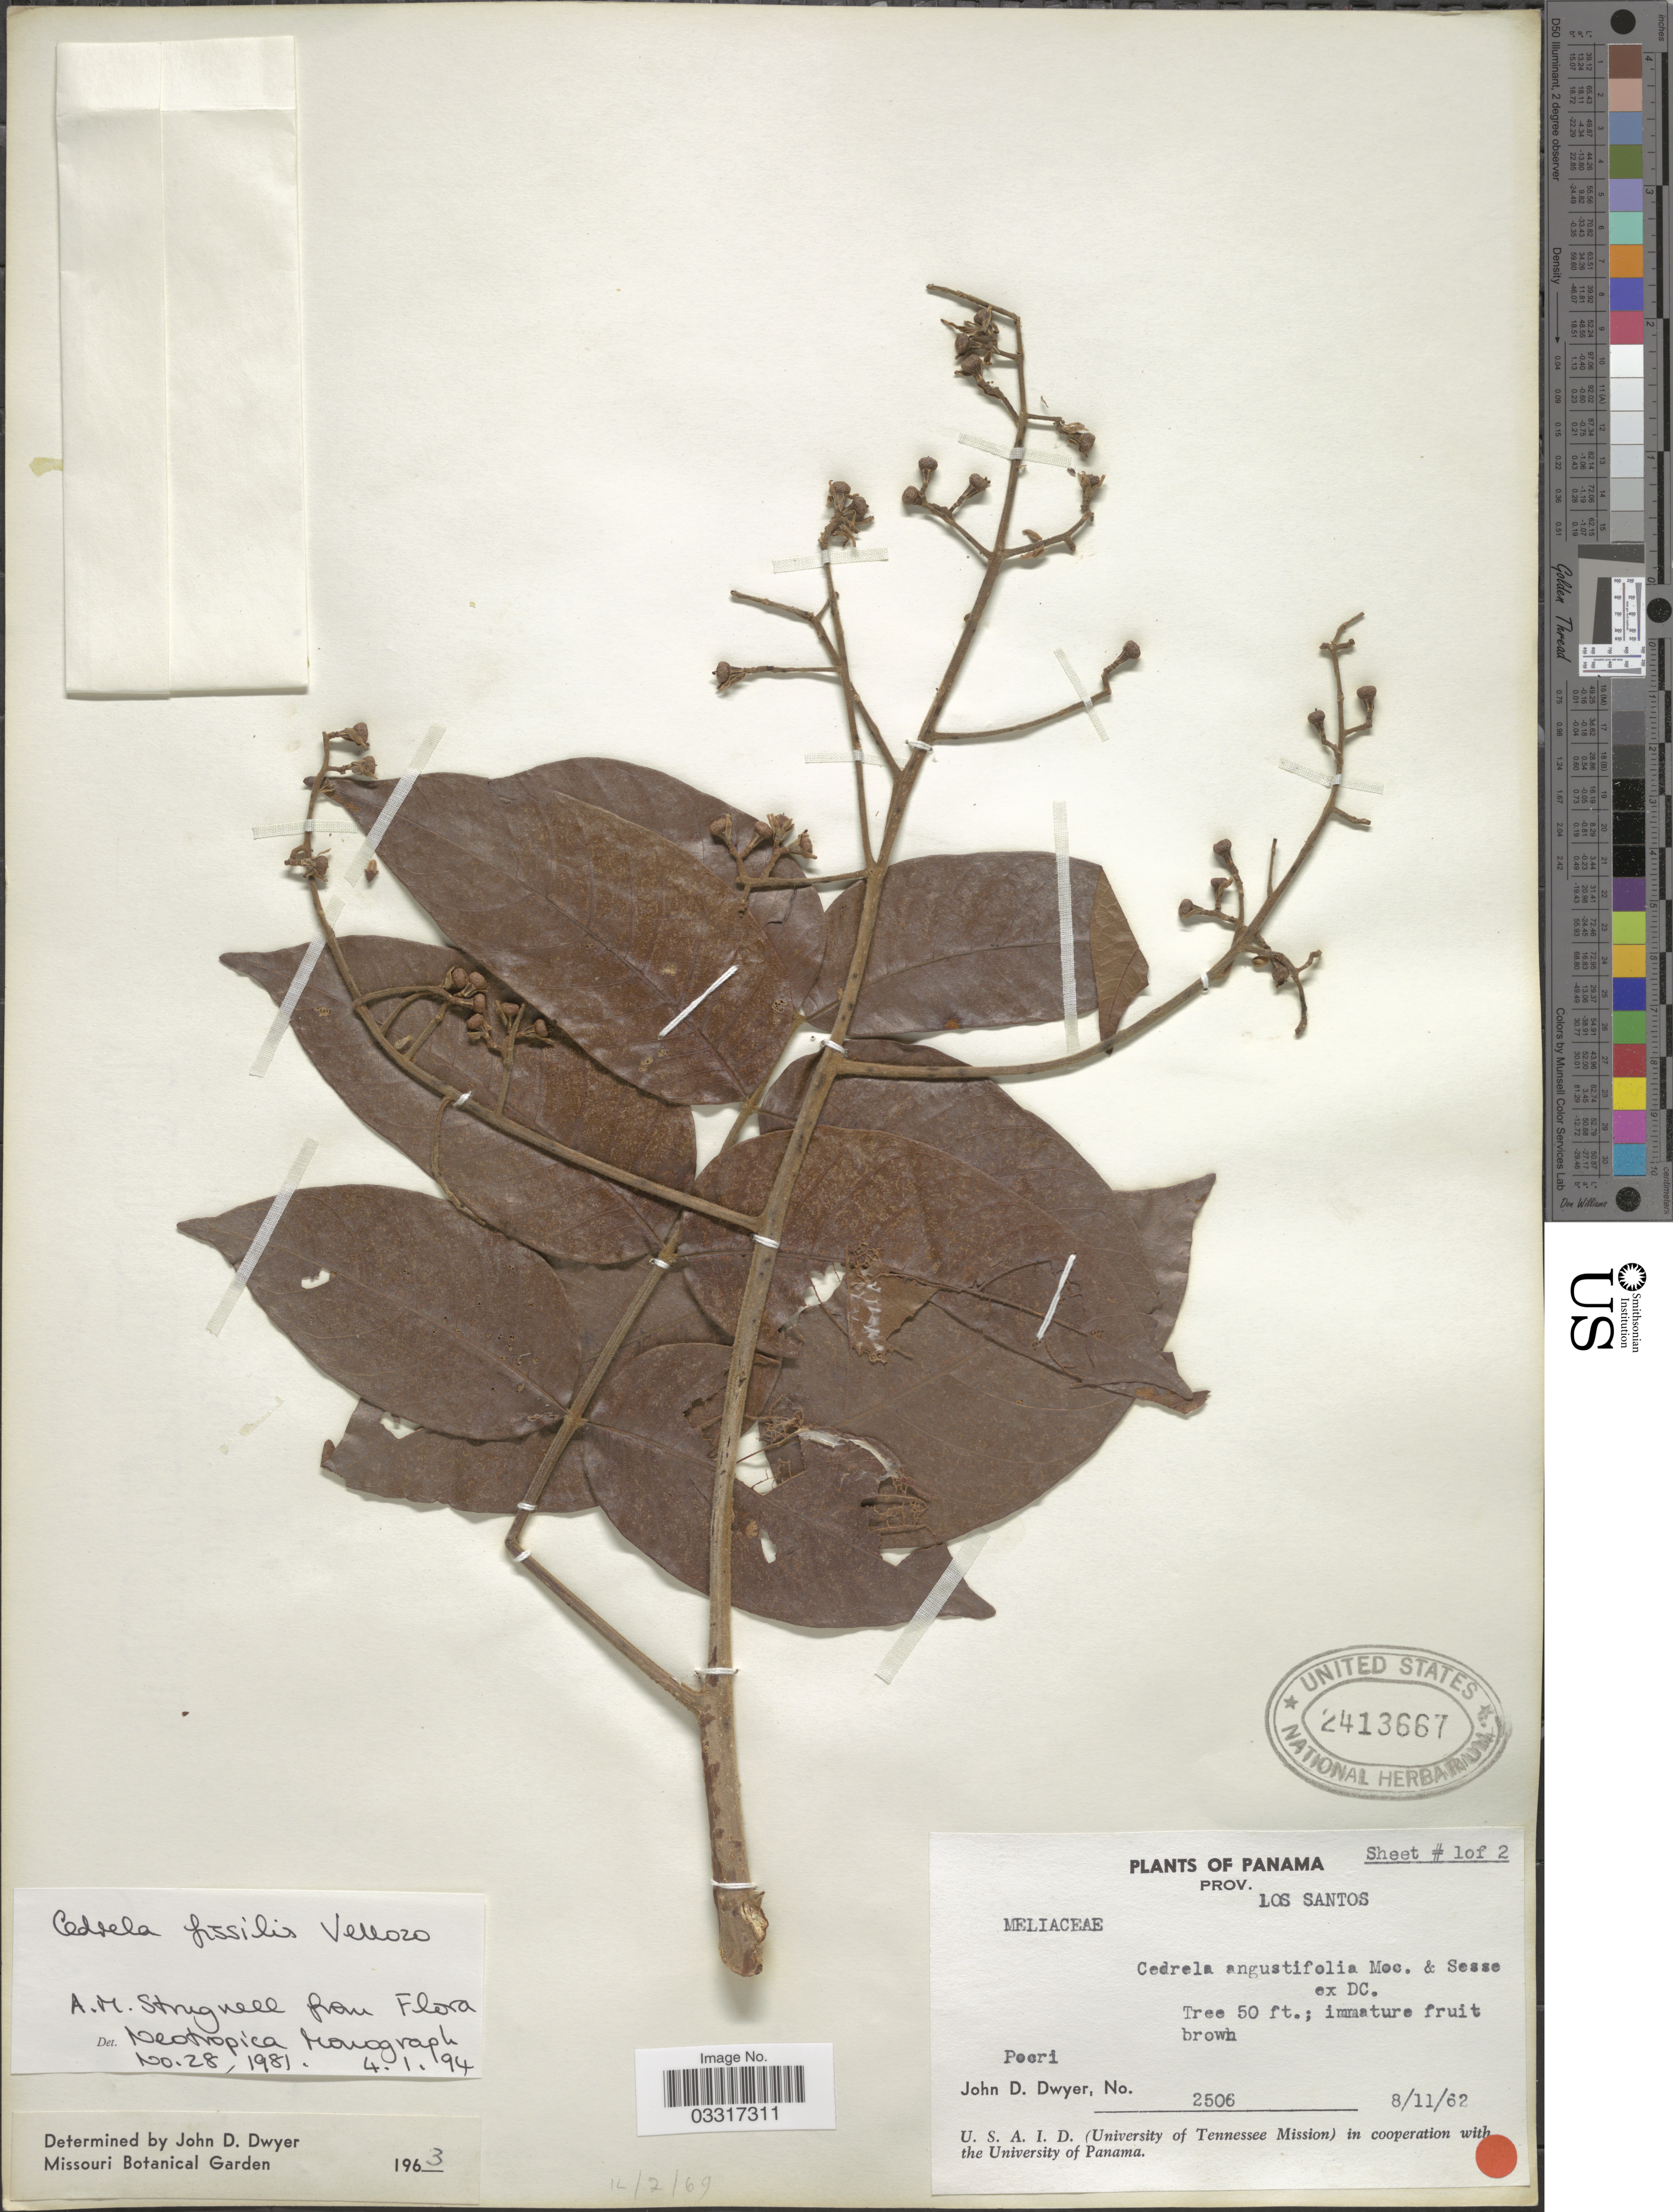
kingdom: Plantae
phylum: Tracheophyta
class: Magnoliopsida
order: Sapindales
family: Meliaceae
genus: Cedrela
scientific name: Cedrela fissilis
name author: Vell.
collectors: J. D. Dwyer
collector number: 2506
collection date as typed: Transcribed d/m/y: 8/11/62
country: Panama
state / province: Los Santos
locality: Pocri.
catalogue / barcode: US 2413667